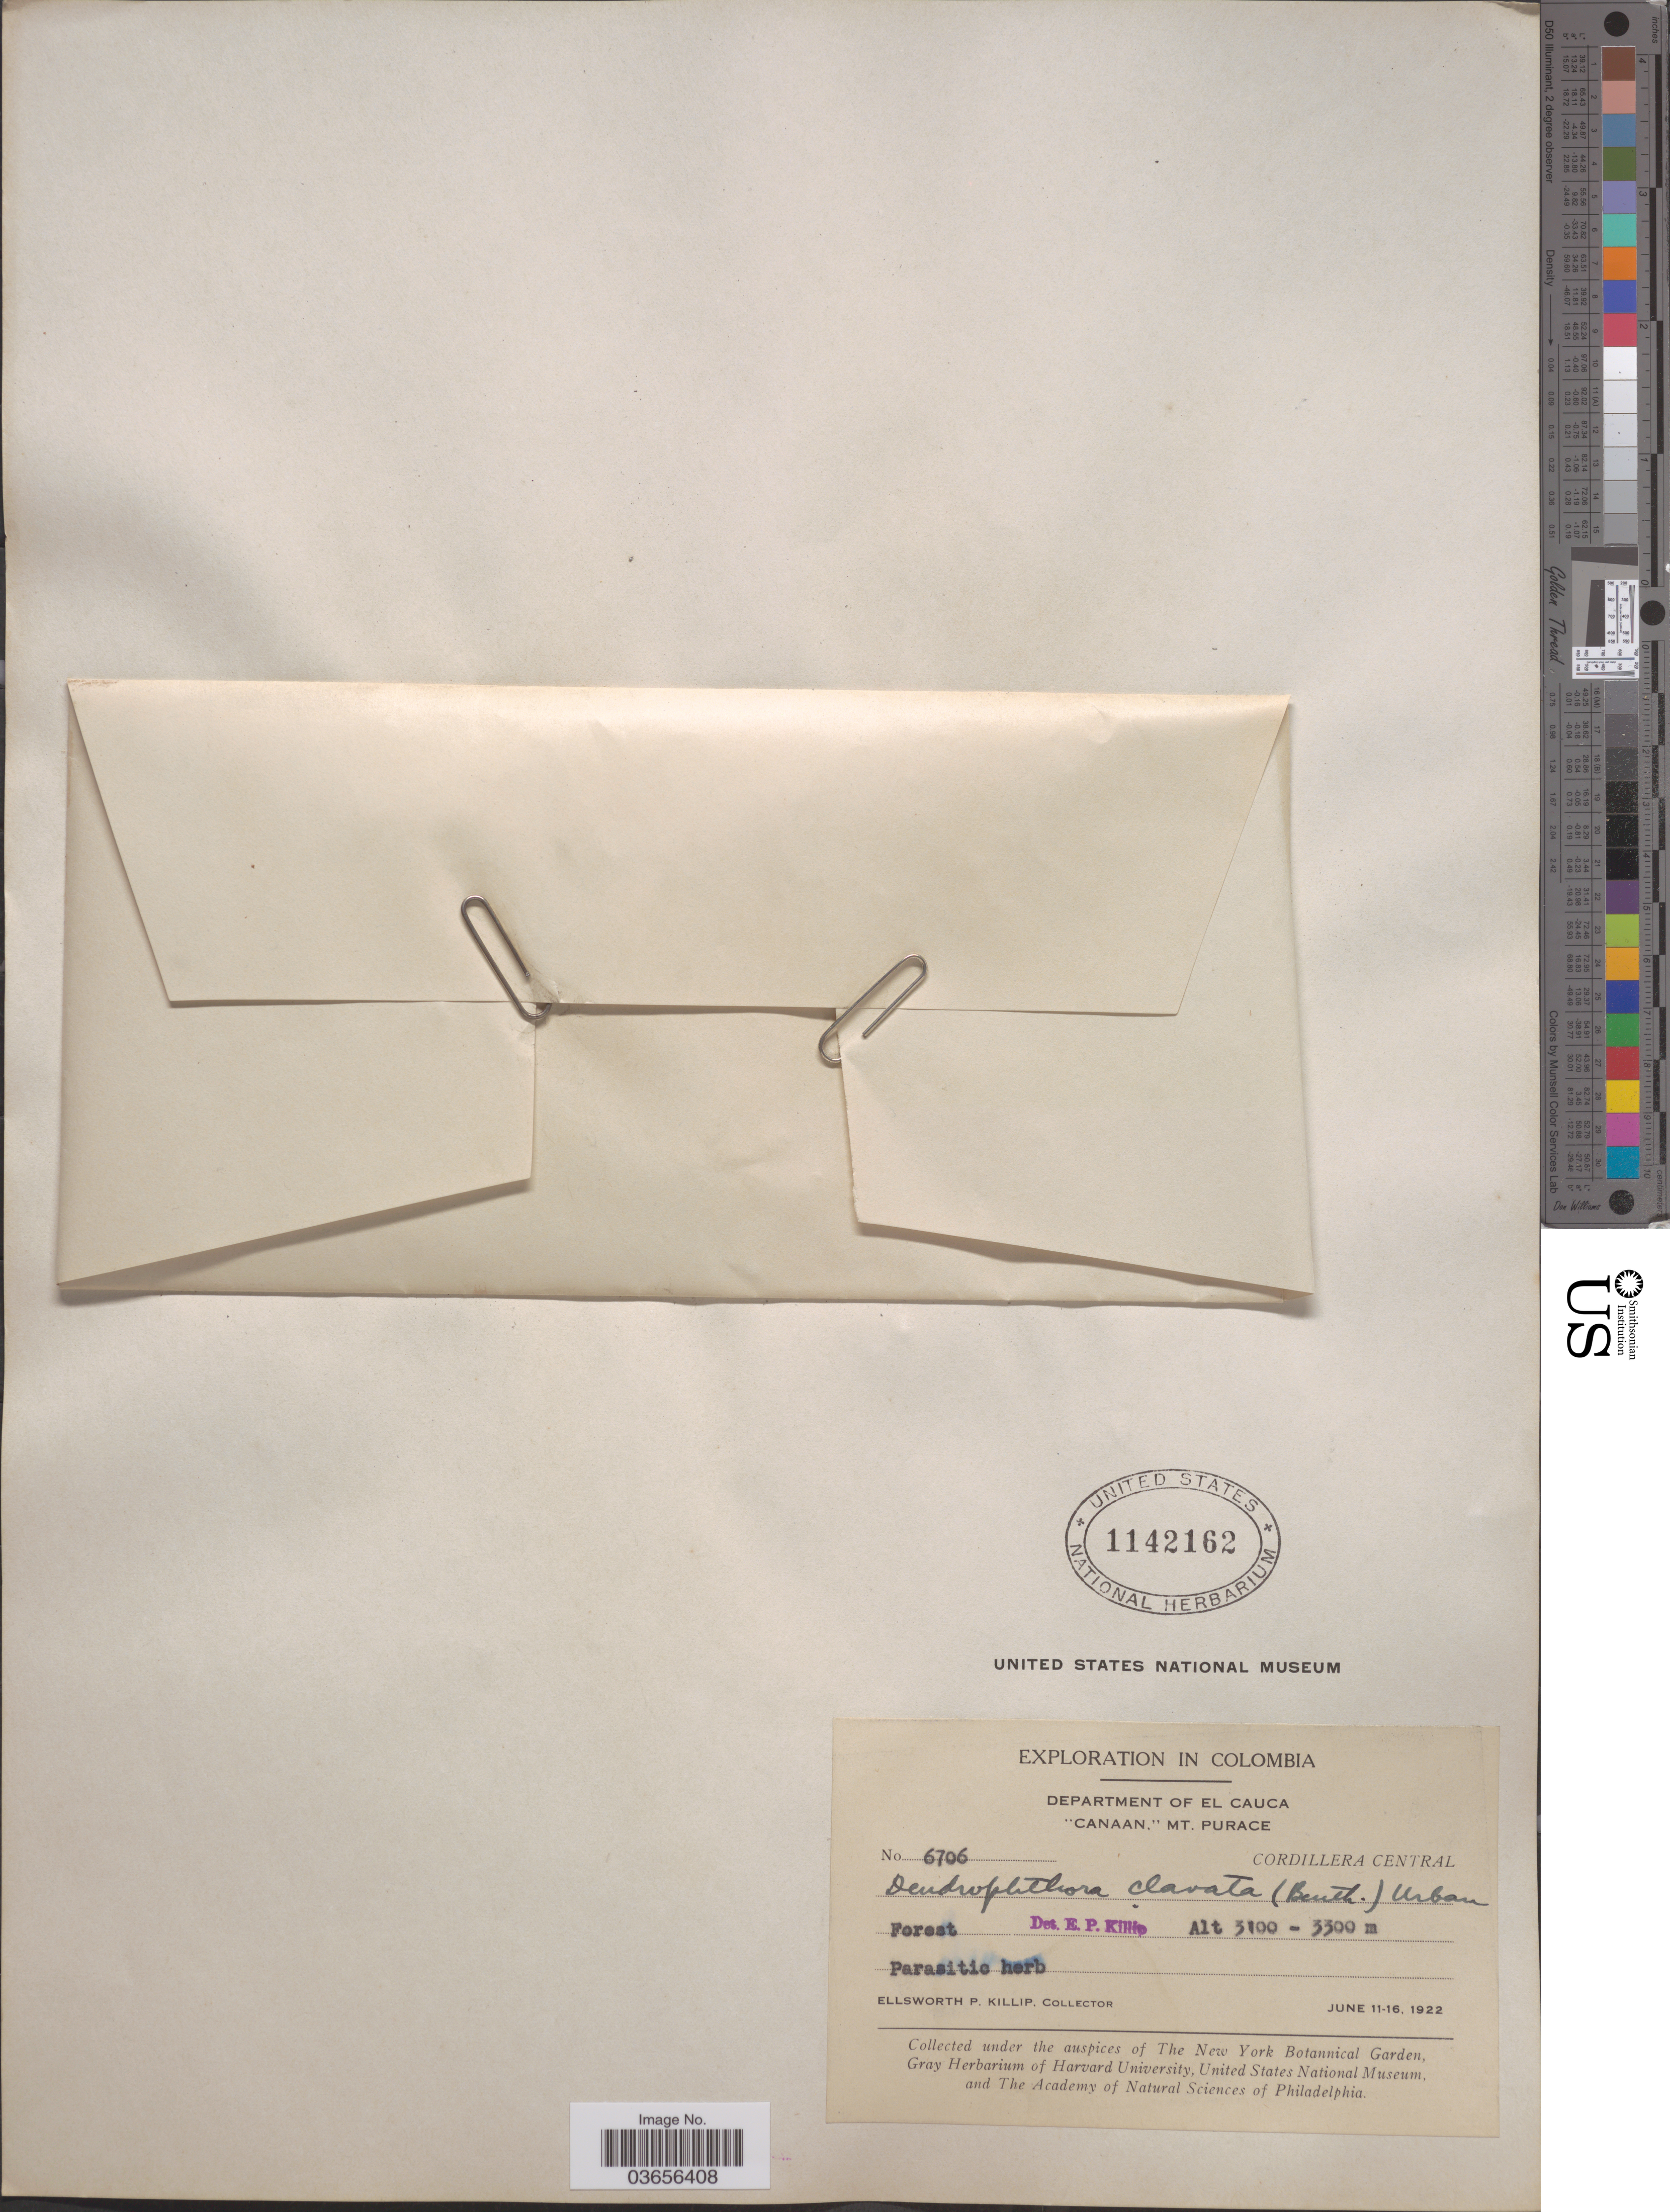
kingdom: Plantae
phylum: Tracheophyta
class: Magnoliopsida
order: Santalales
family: Viscaceae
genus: Dendrophthora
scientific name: Dendrophthora clavata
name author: (Benth.) Urb.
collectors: E. P. Killip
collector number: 6706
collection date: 1922-06-11/1922-06-16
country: Colombia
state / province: Cauca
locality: Department of El Cauca. "Canaan", Mt. Purace. Cordillera Central.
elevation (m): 3100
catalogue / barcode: US 1142162